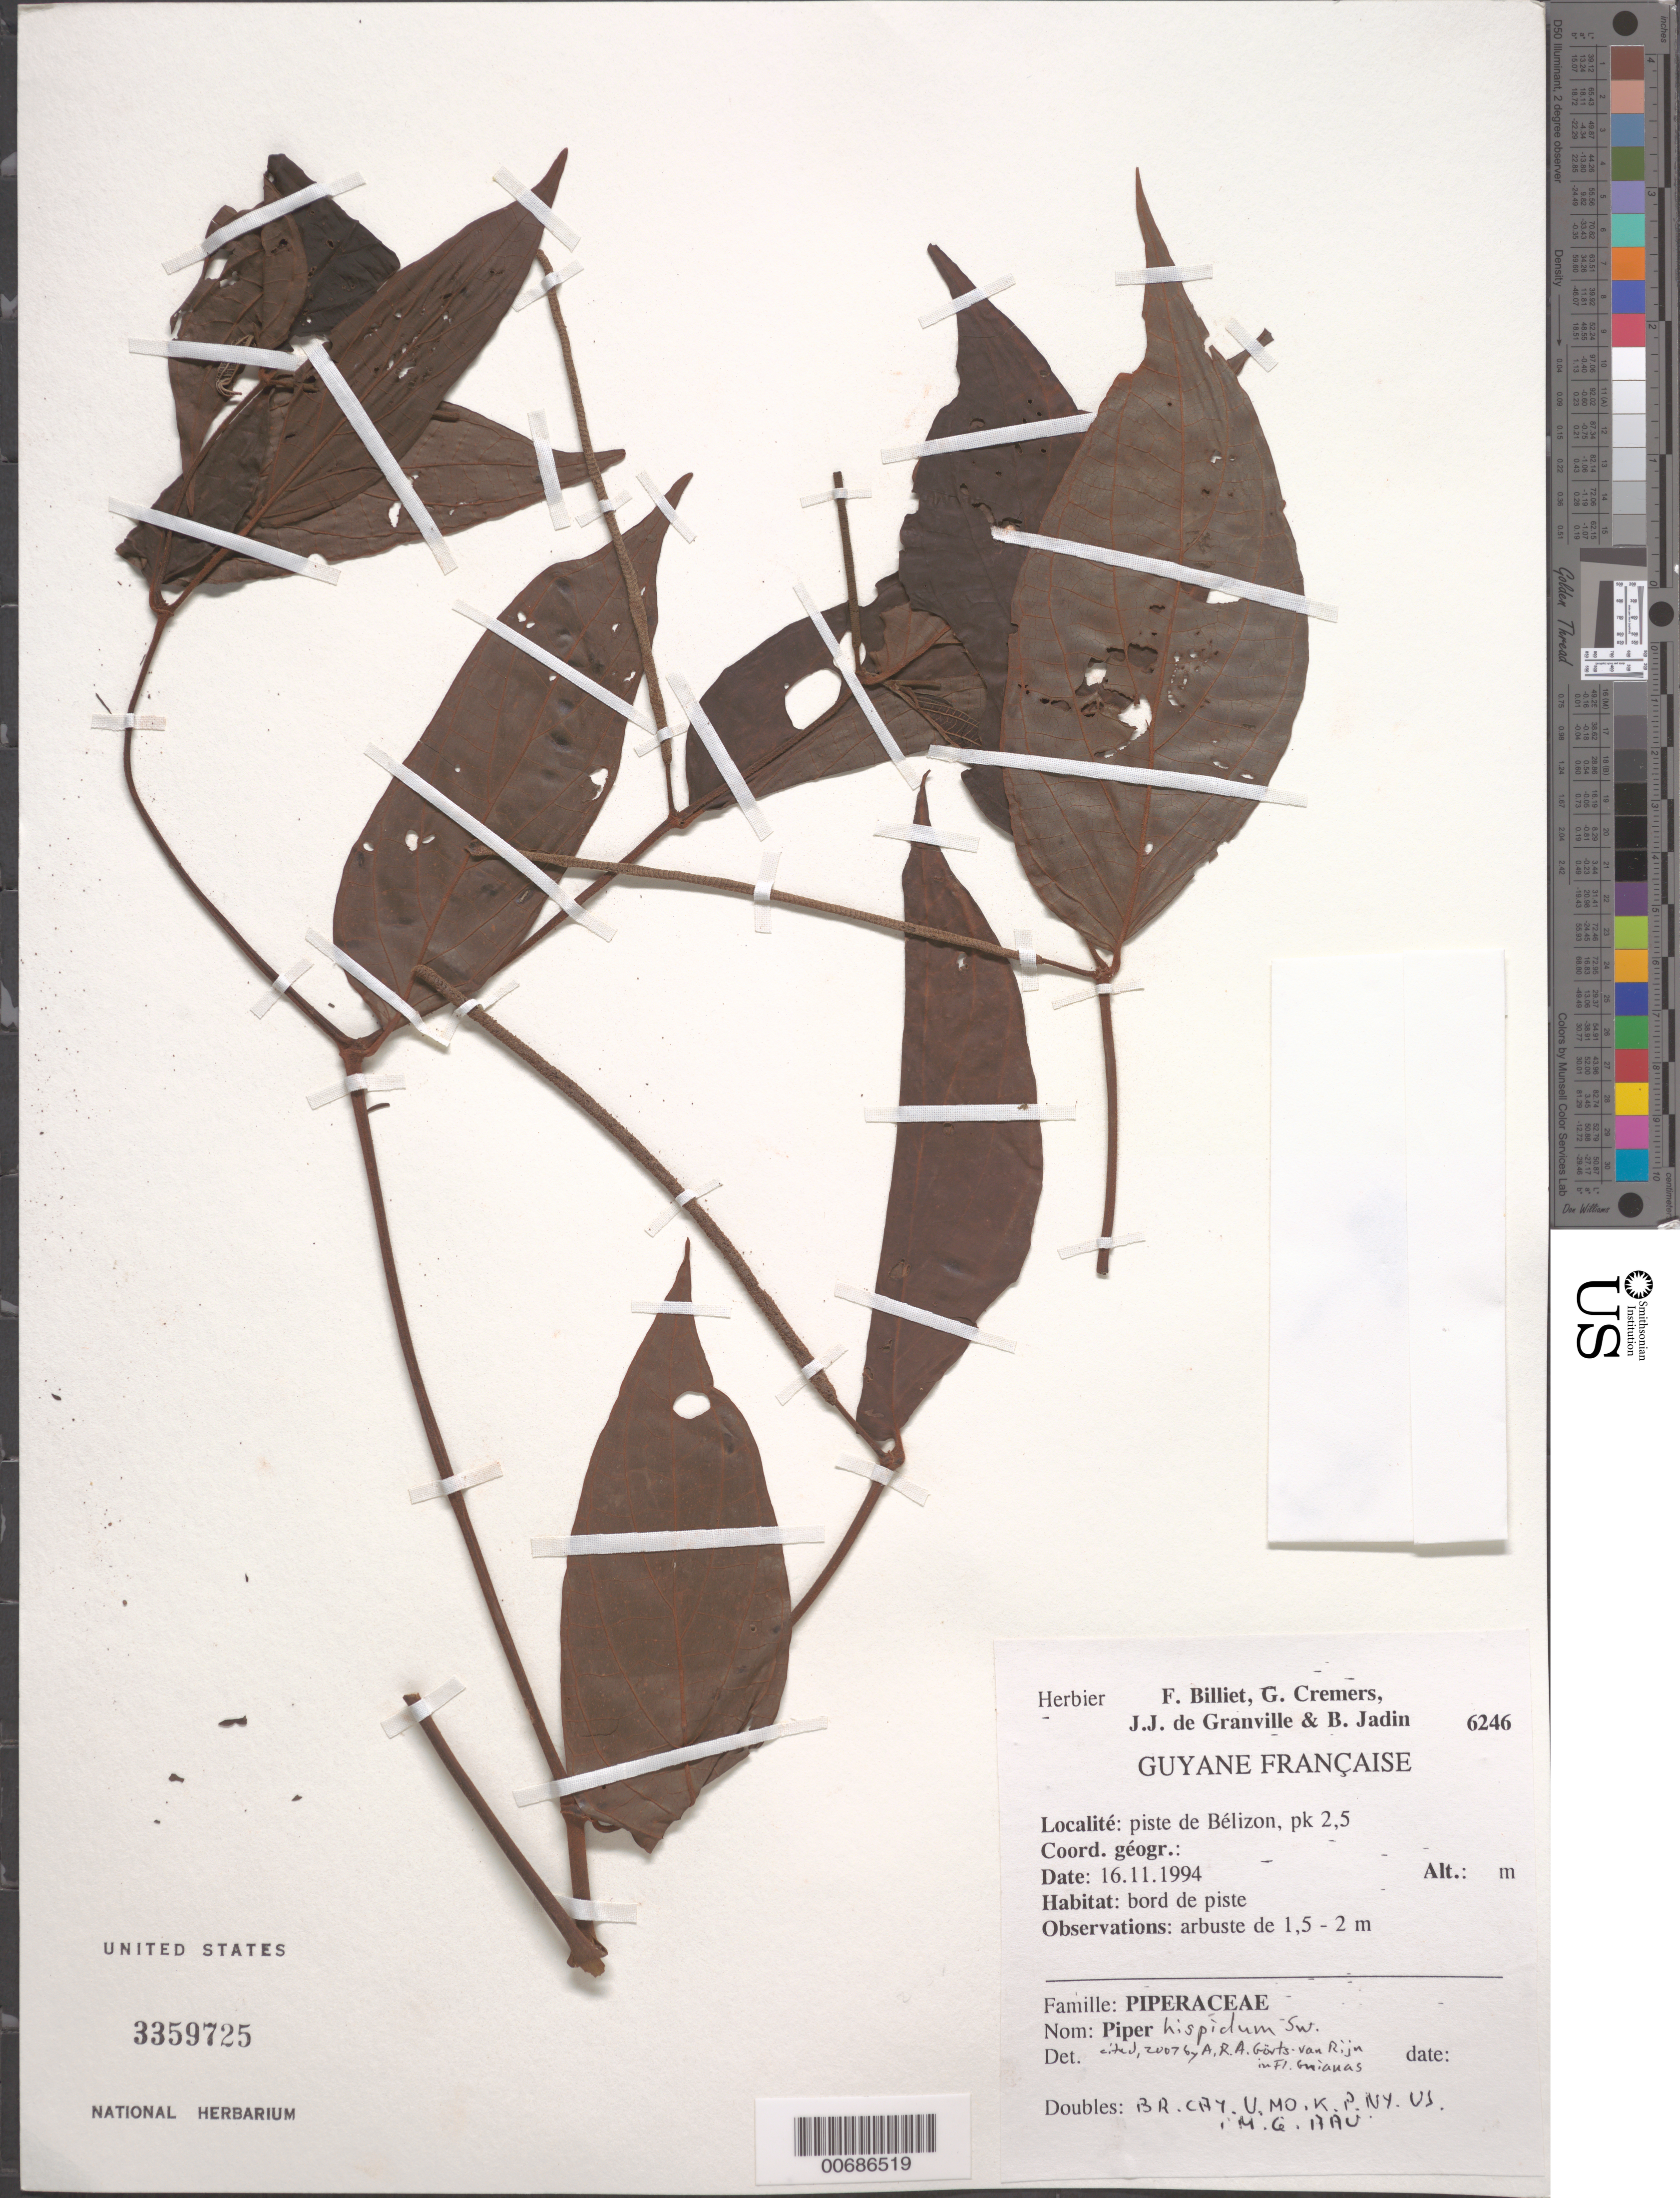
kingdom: Plantae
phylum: Tracheophyta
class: Magnoliopsida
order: Piperales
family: Piperaceae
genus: Piper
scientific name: Piper sp.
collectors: F. Billiet, G. Cremers, B. Bordenave, J.-J. de Granville & B. Jadin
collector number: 6246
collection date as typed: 16-Nov-94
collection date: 1994-11-16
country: French Guiana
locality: Piste de Bélizon, pk 2.5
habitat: Border of road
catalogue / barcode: US 3359725